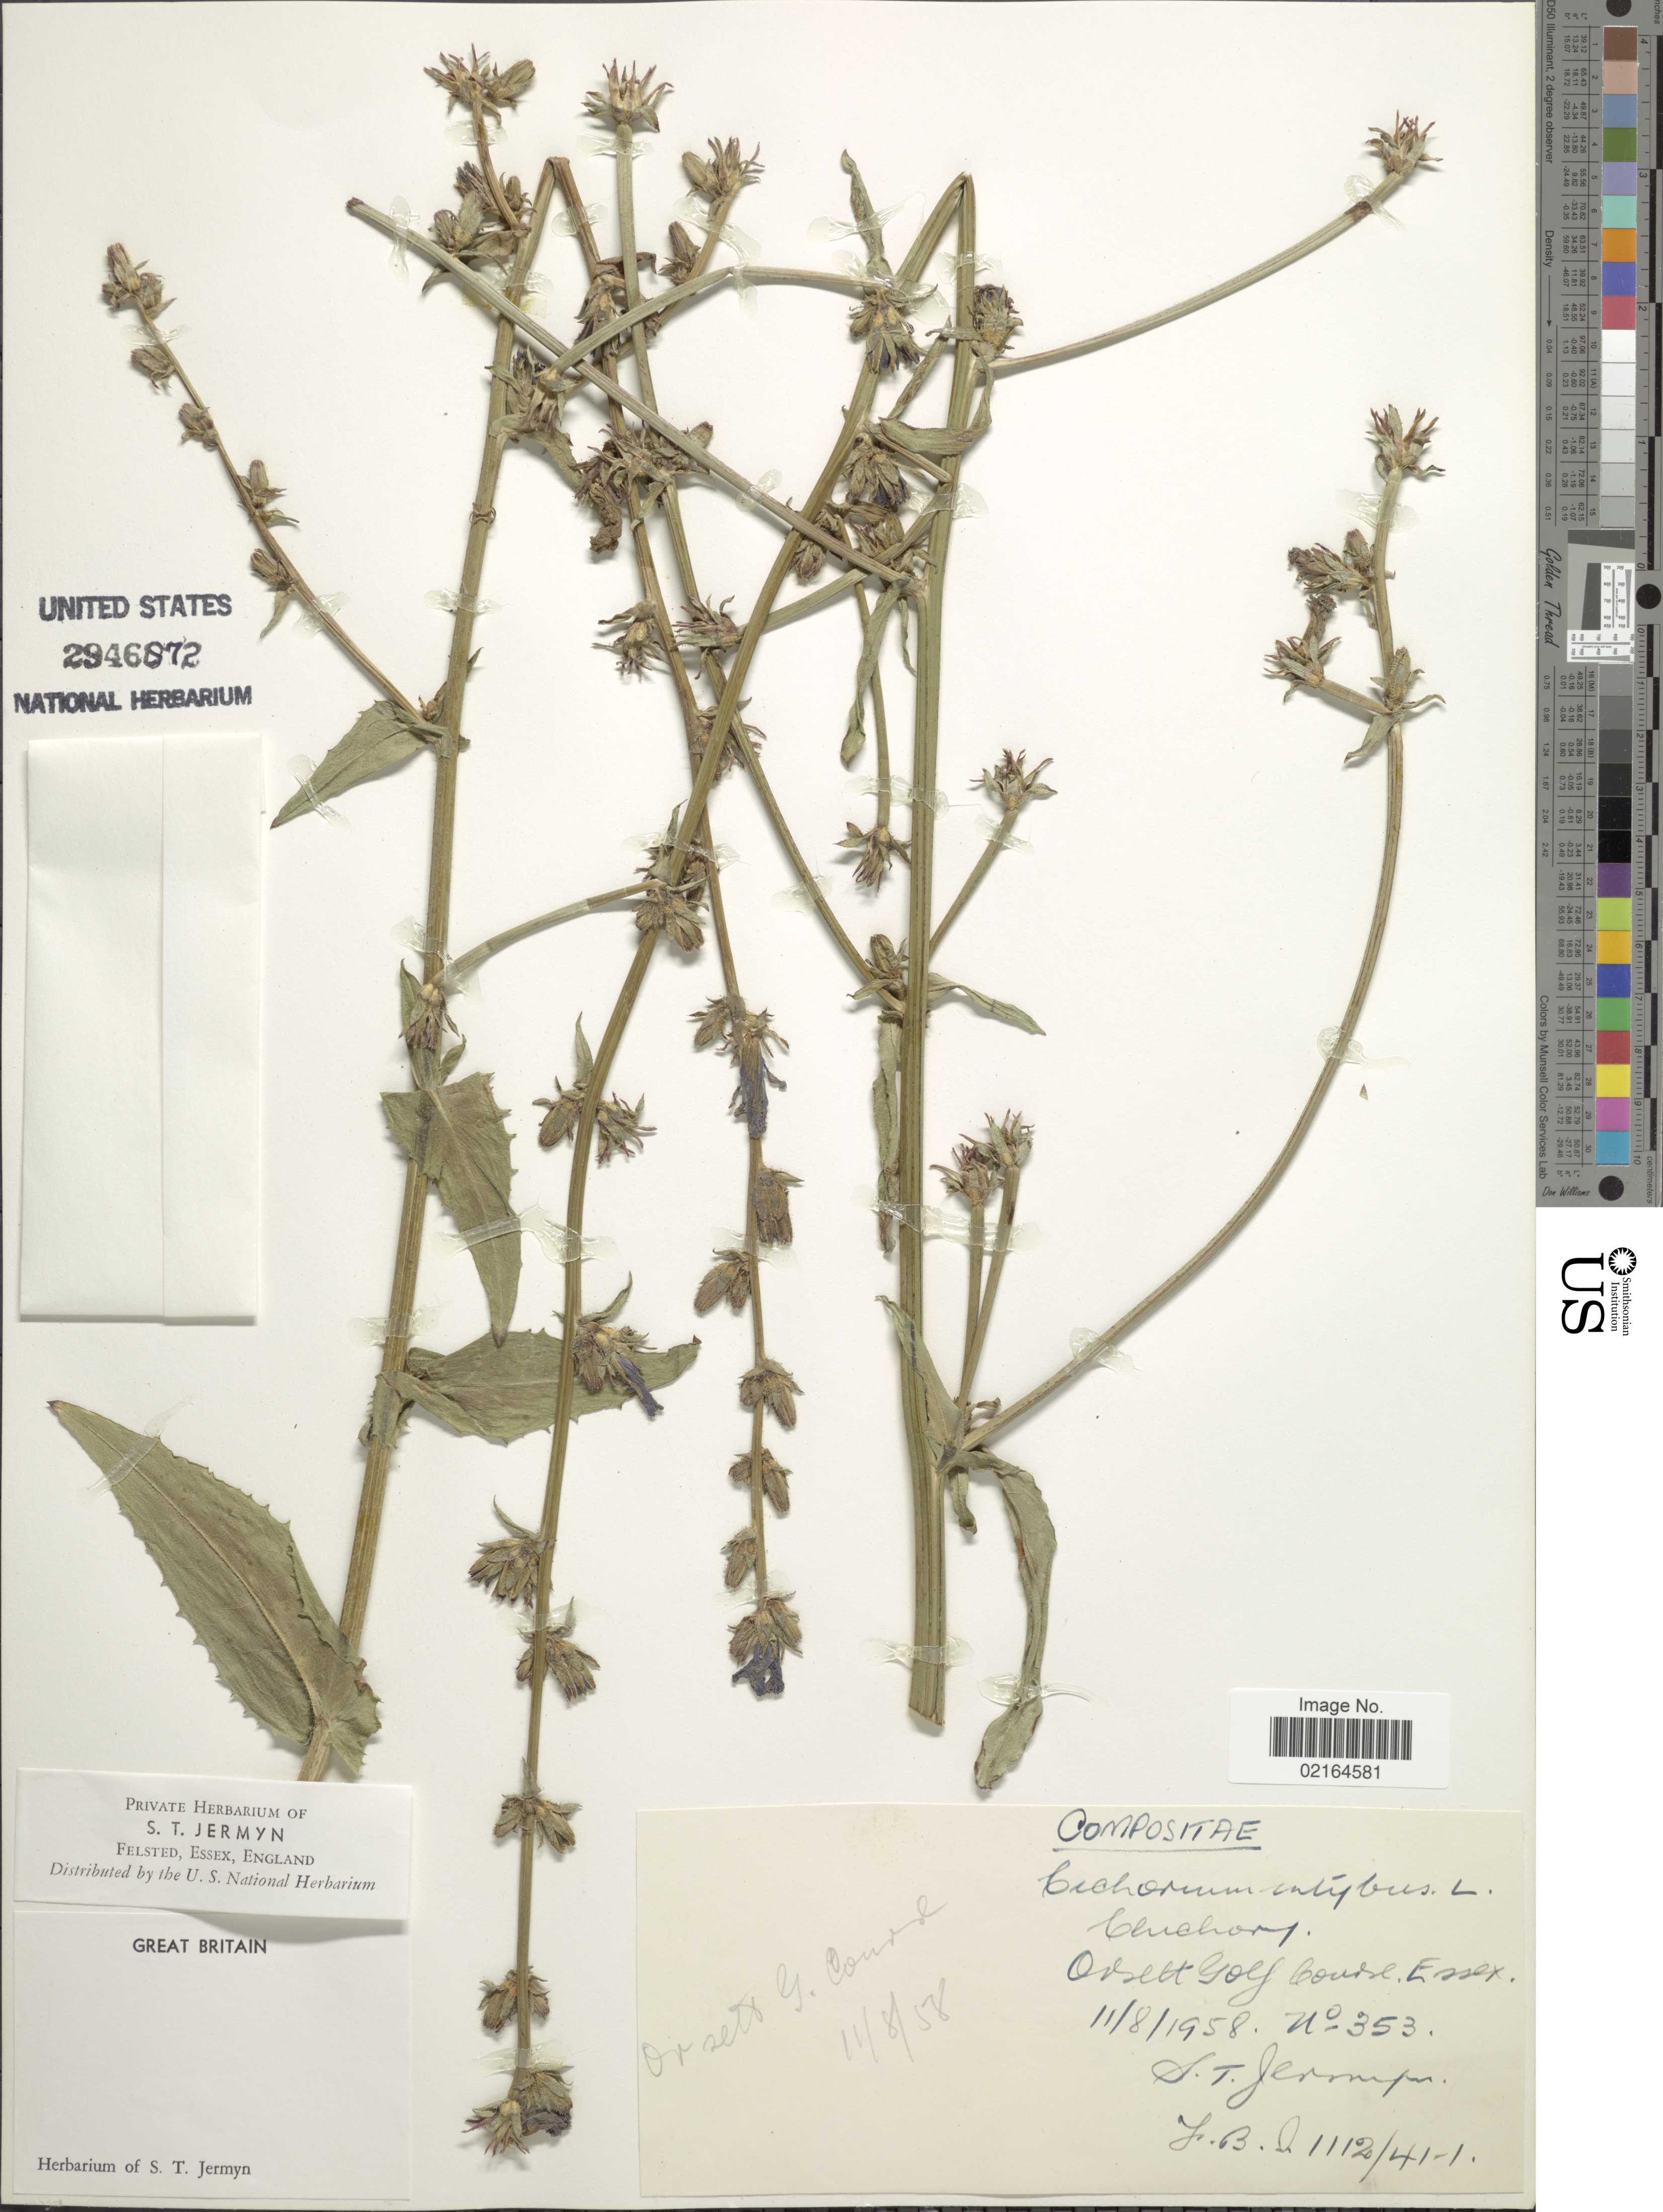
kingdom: Plantae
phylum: Tracheophyta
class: Magnoliopsida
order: Asterales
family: Asteraceae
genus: Cichorium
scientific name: Cichorium intybus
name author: L.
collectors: S. Jermyn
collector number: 353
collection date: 1958-08-11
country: United Kingdom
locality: Great Britain, Ovselt Goudse, Essex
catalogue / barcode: US 2946872